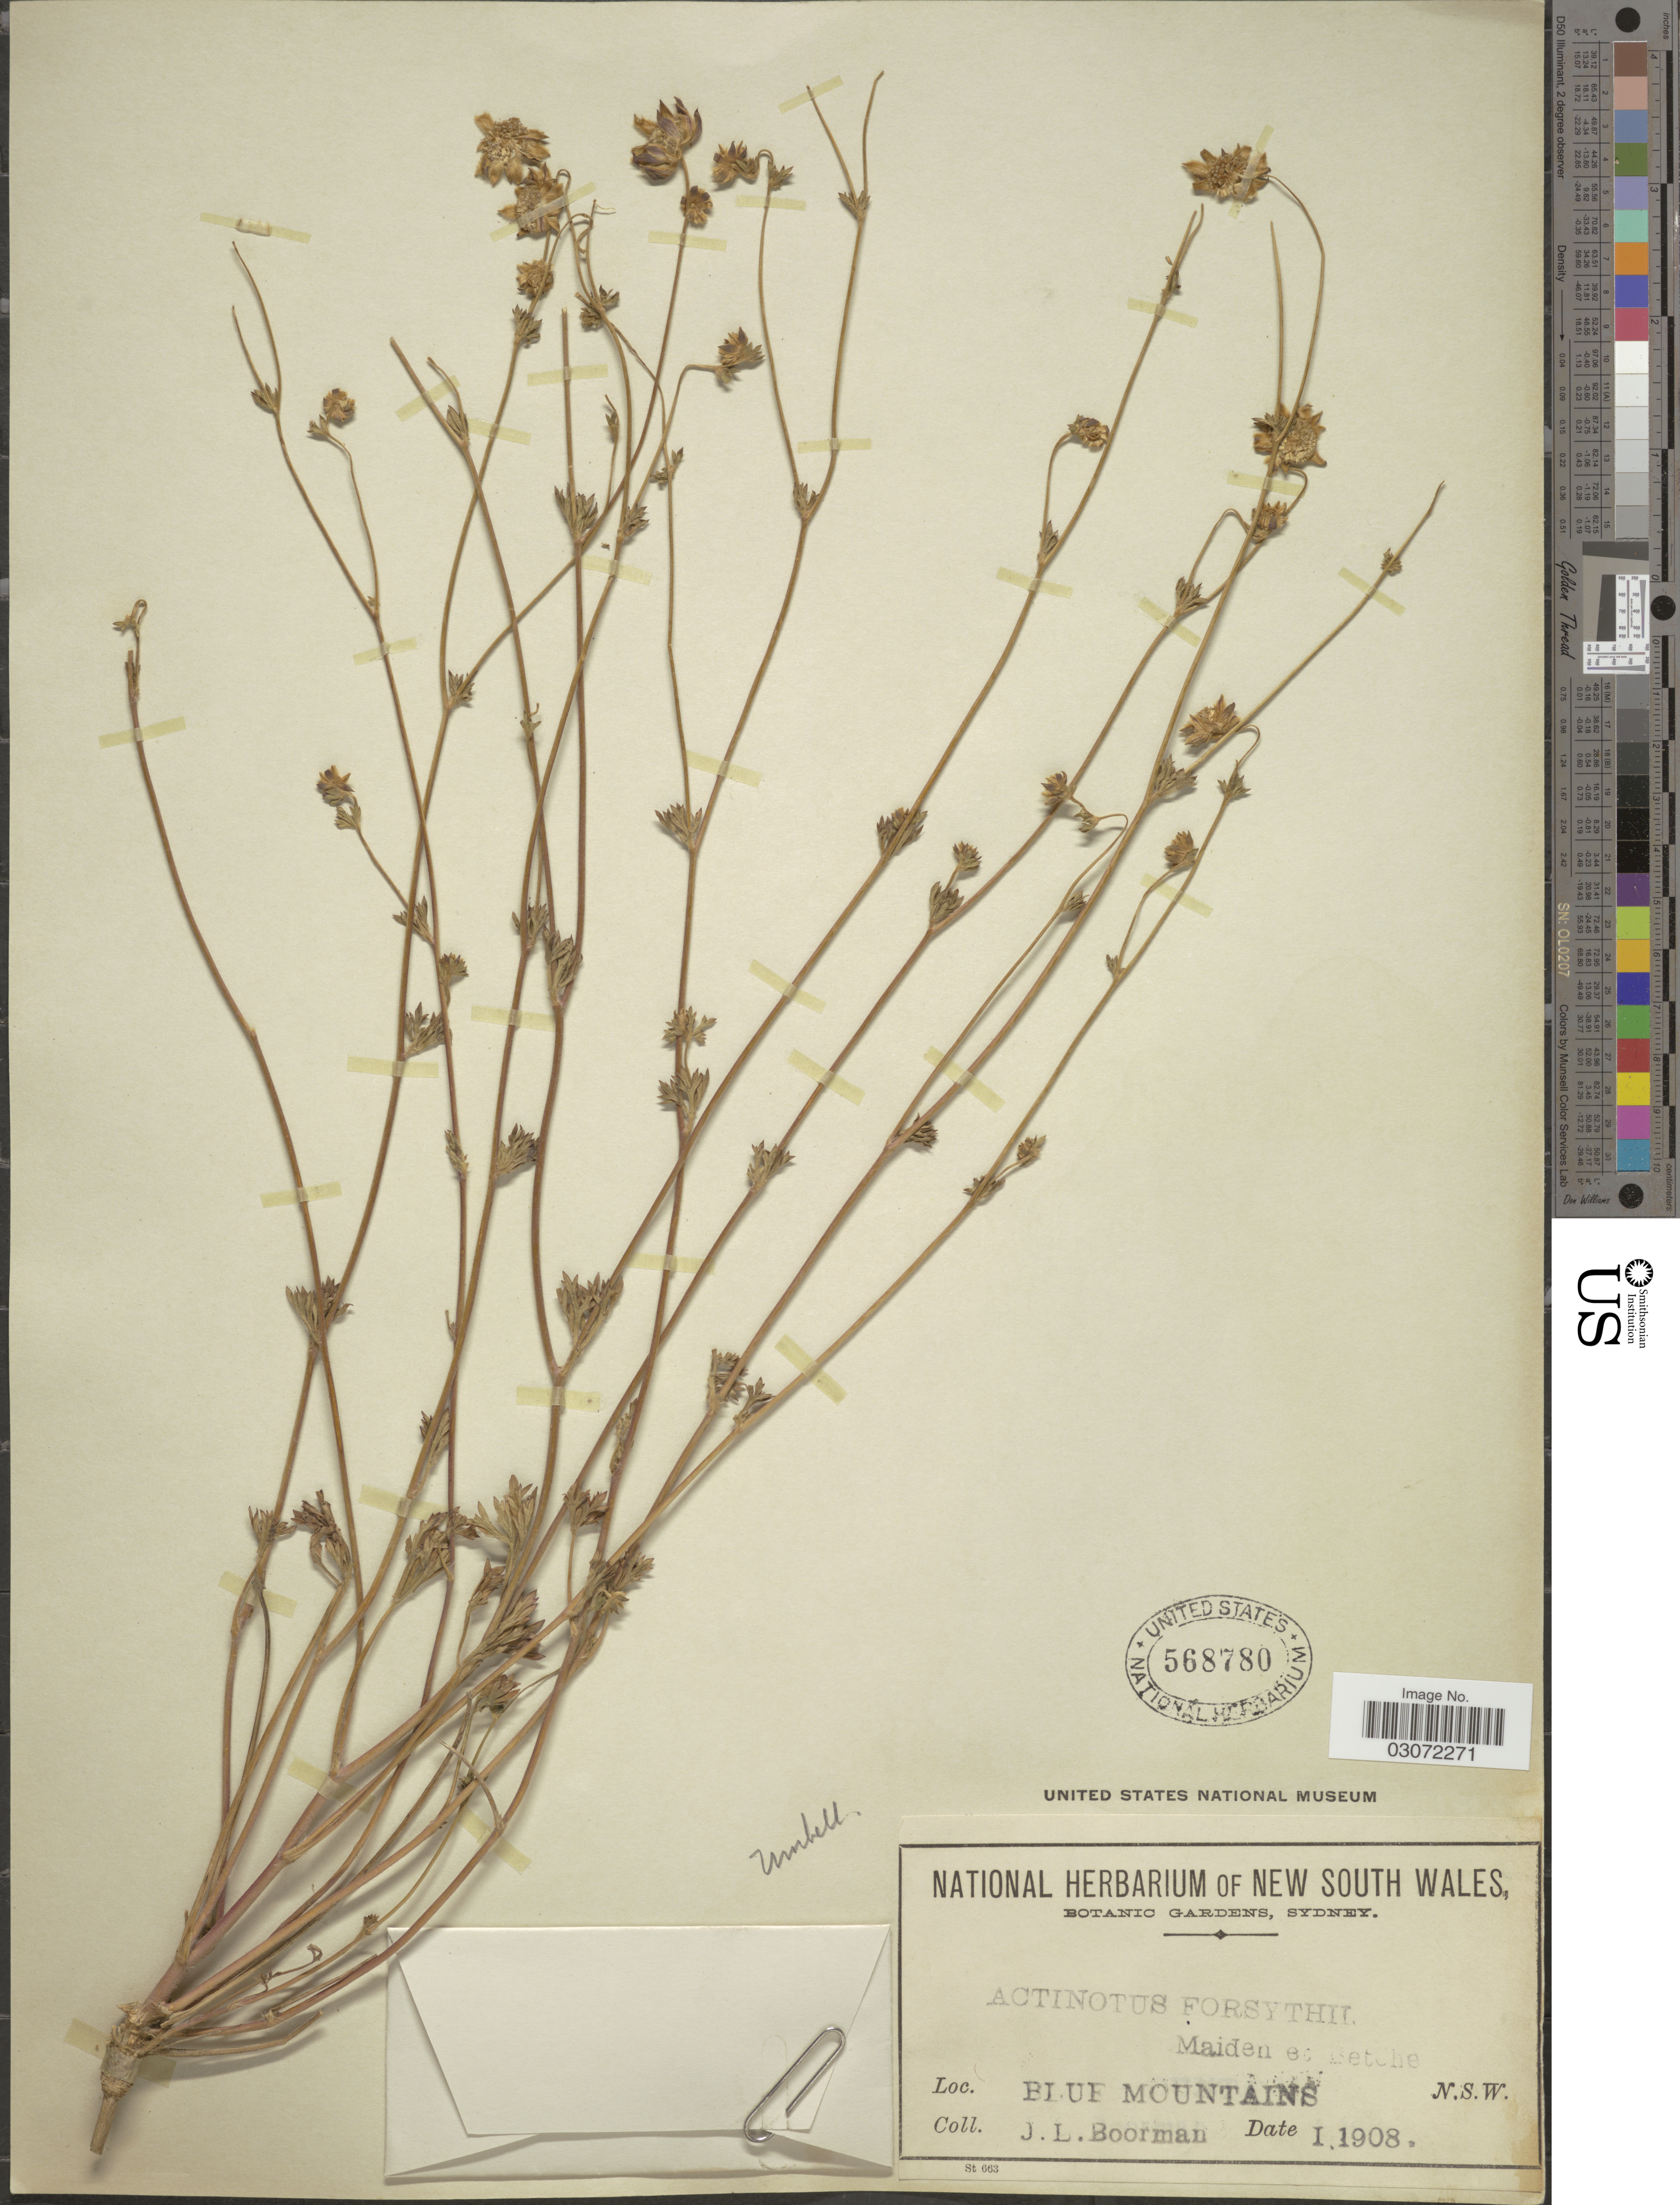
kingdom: Plantae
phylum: Tracheophyta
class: Magnoliopsida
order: Apiales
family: Apiaceae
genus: Actinotus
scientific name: Actinotus forsythii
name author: Maiden & Betche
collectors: J. Boorman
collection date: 1908-01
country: Australia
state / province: New South Wales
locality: Blue Mountains.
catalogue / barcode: US 568780